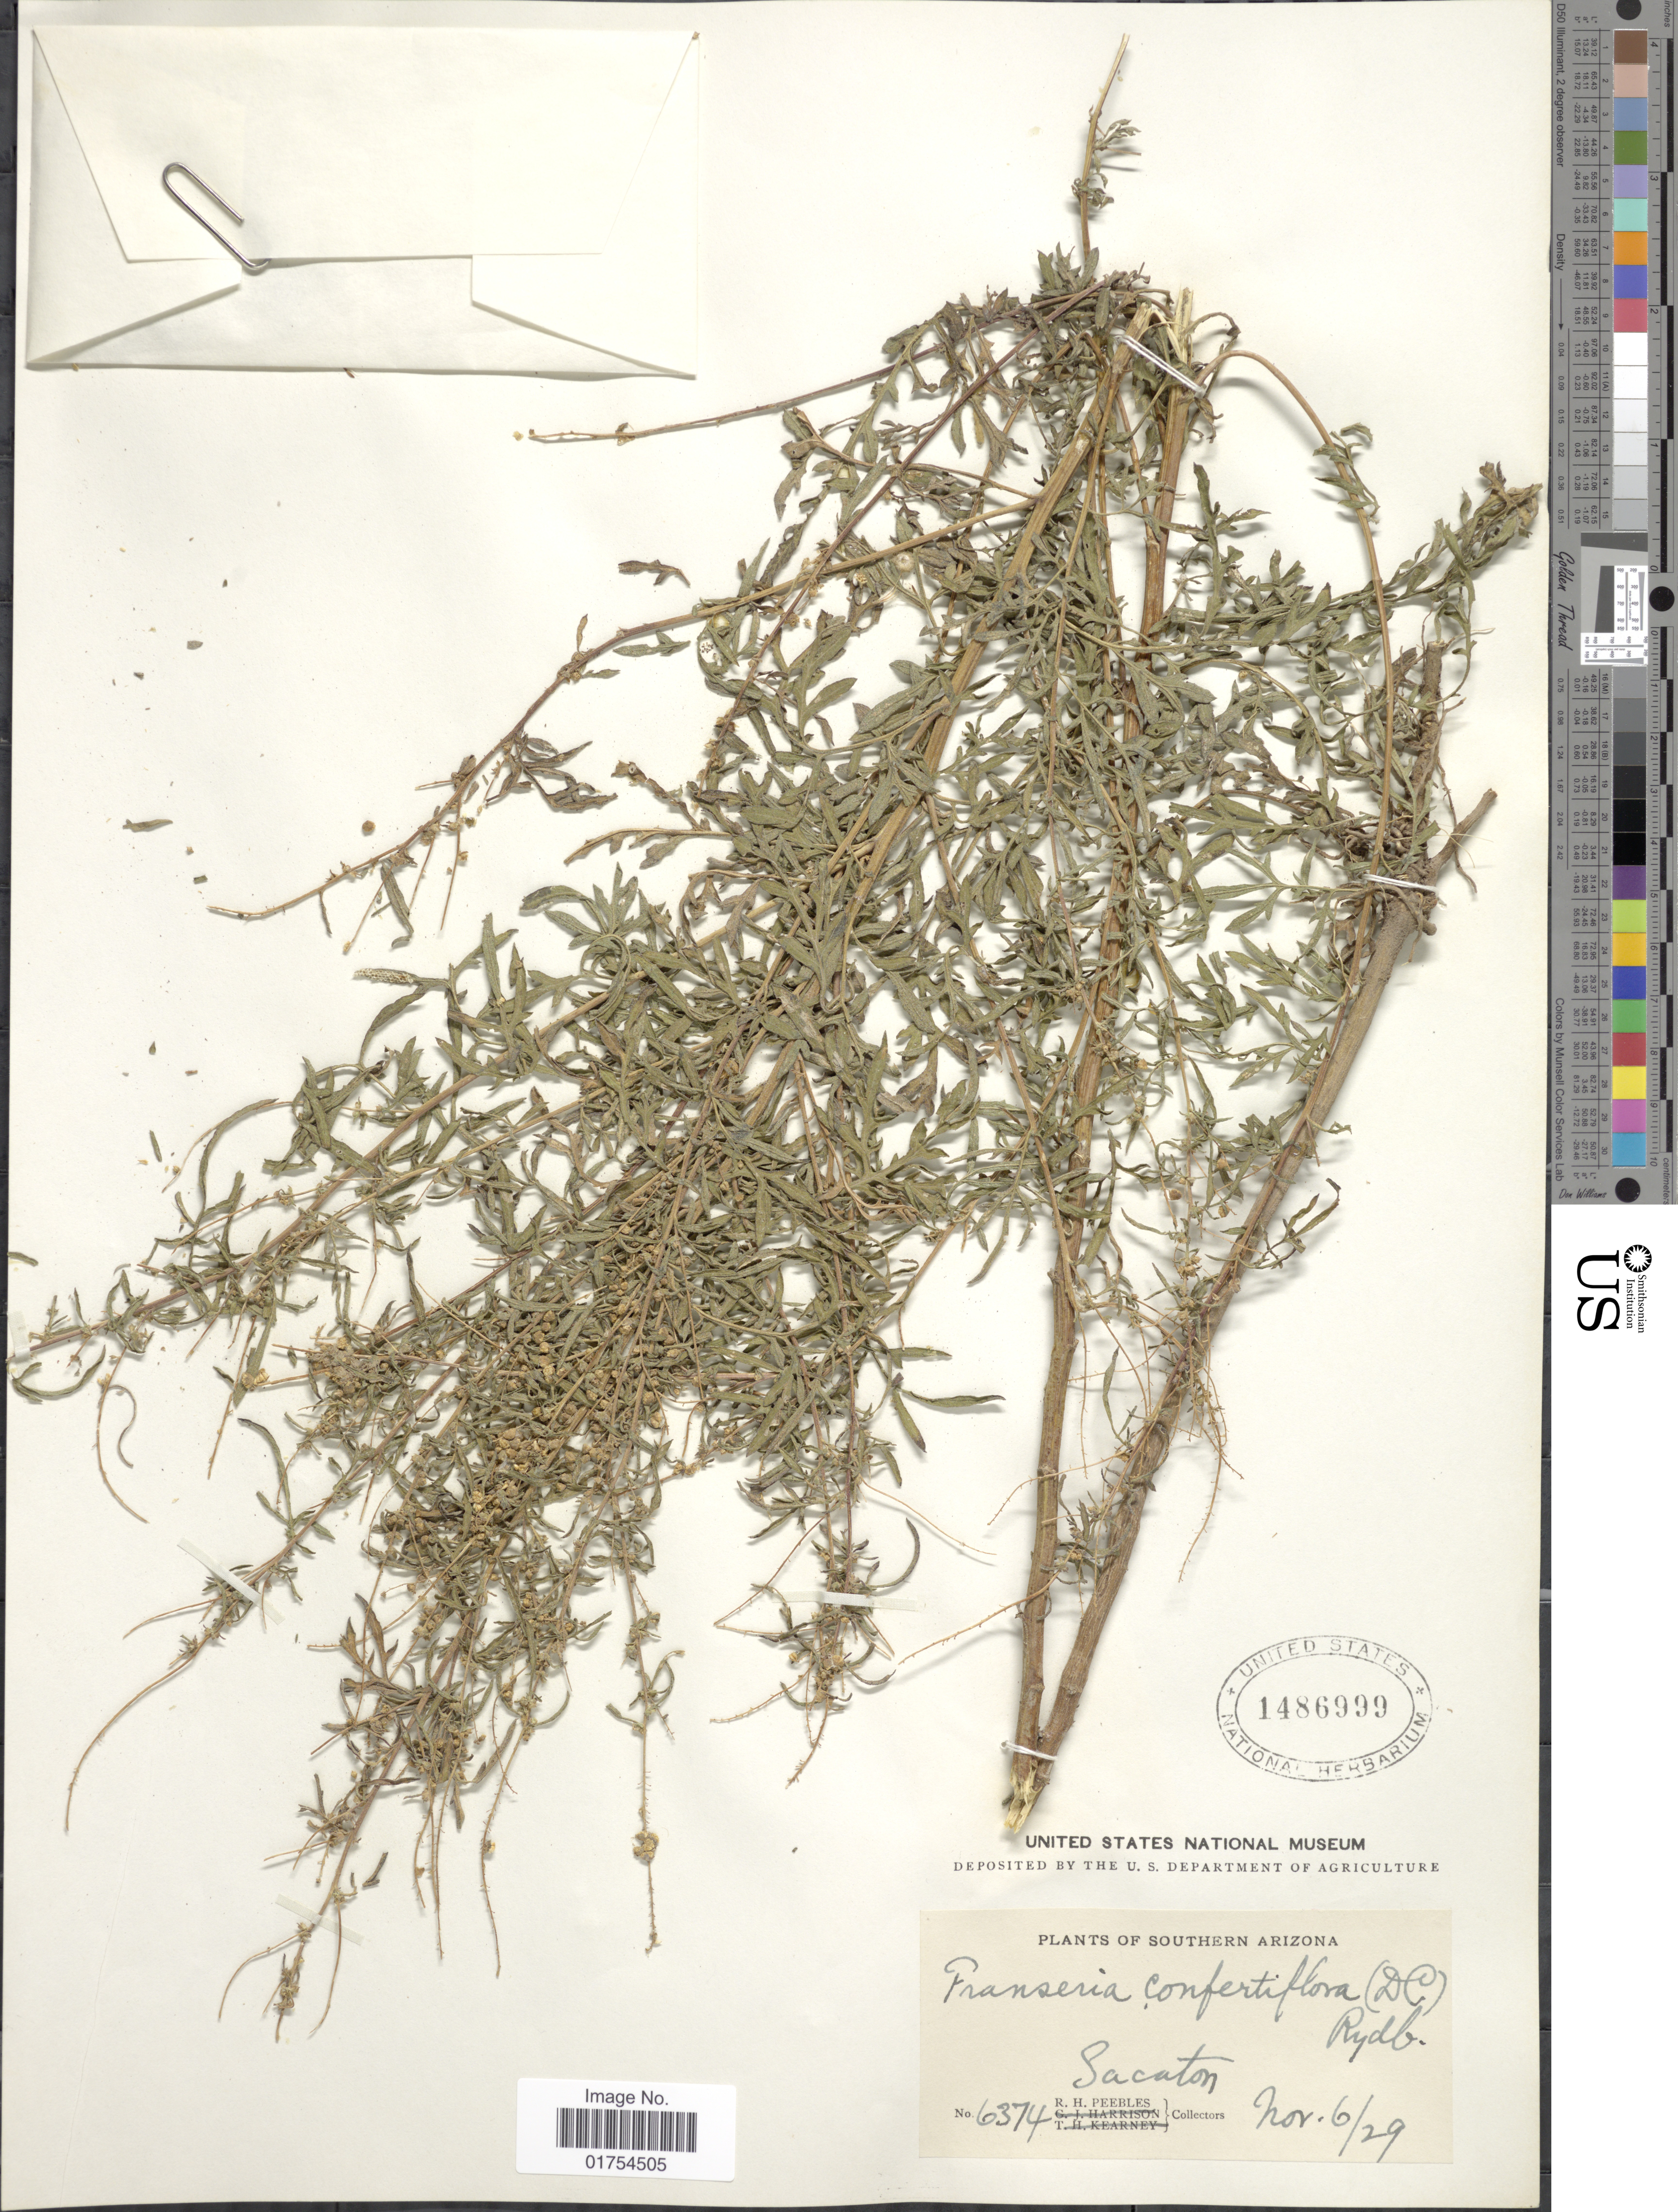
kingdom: Plantae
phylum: Tracheophyta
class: Magnoliopsida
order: Asterales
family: Asteraceae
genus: Franseria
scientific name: Franseria confertiflora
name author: (DC.) Rydb.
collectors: R. H. Peebles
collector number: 6374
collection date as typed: Transcribed d/m/y: 6/11/29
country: United States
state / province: Arizona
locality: Southern Arizona, Sacaton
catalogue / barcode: US 1486999